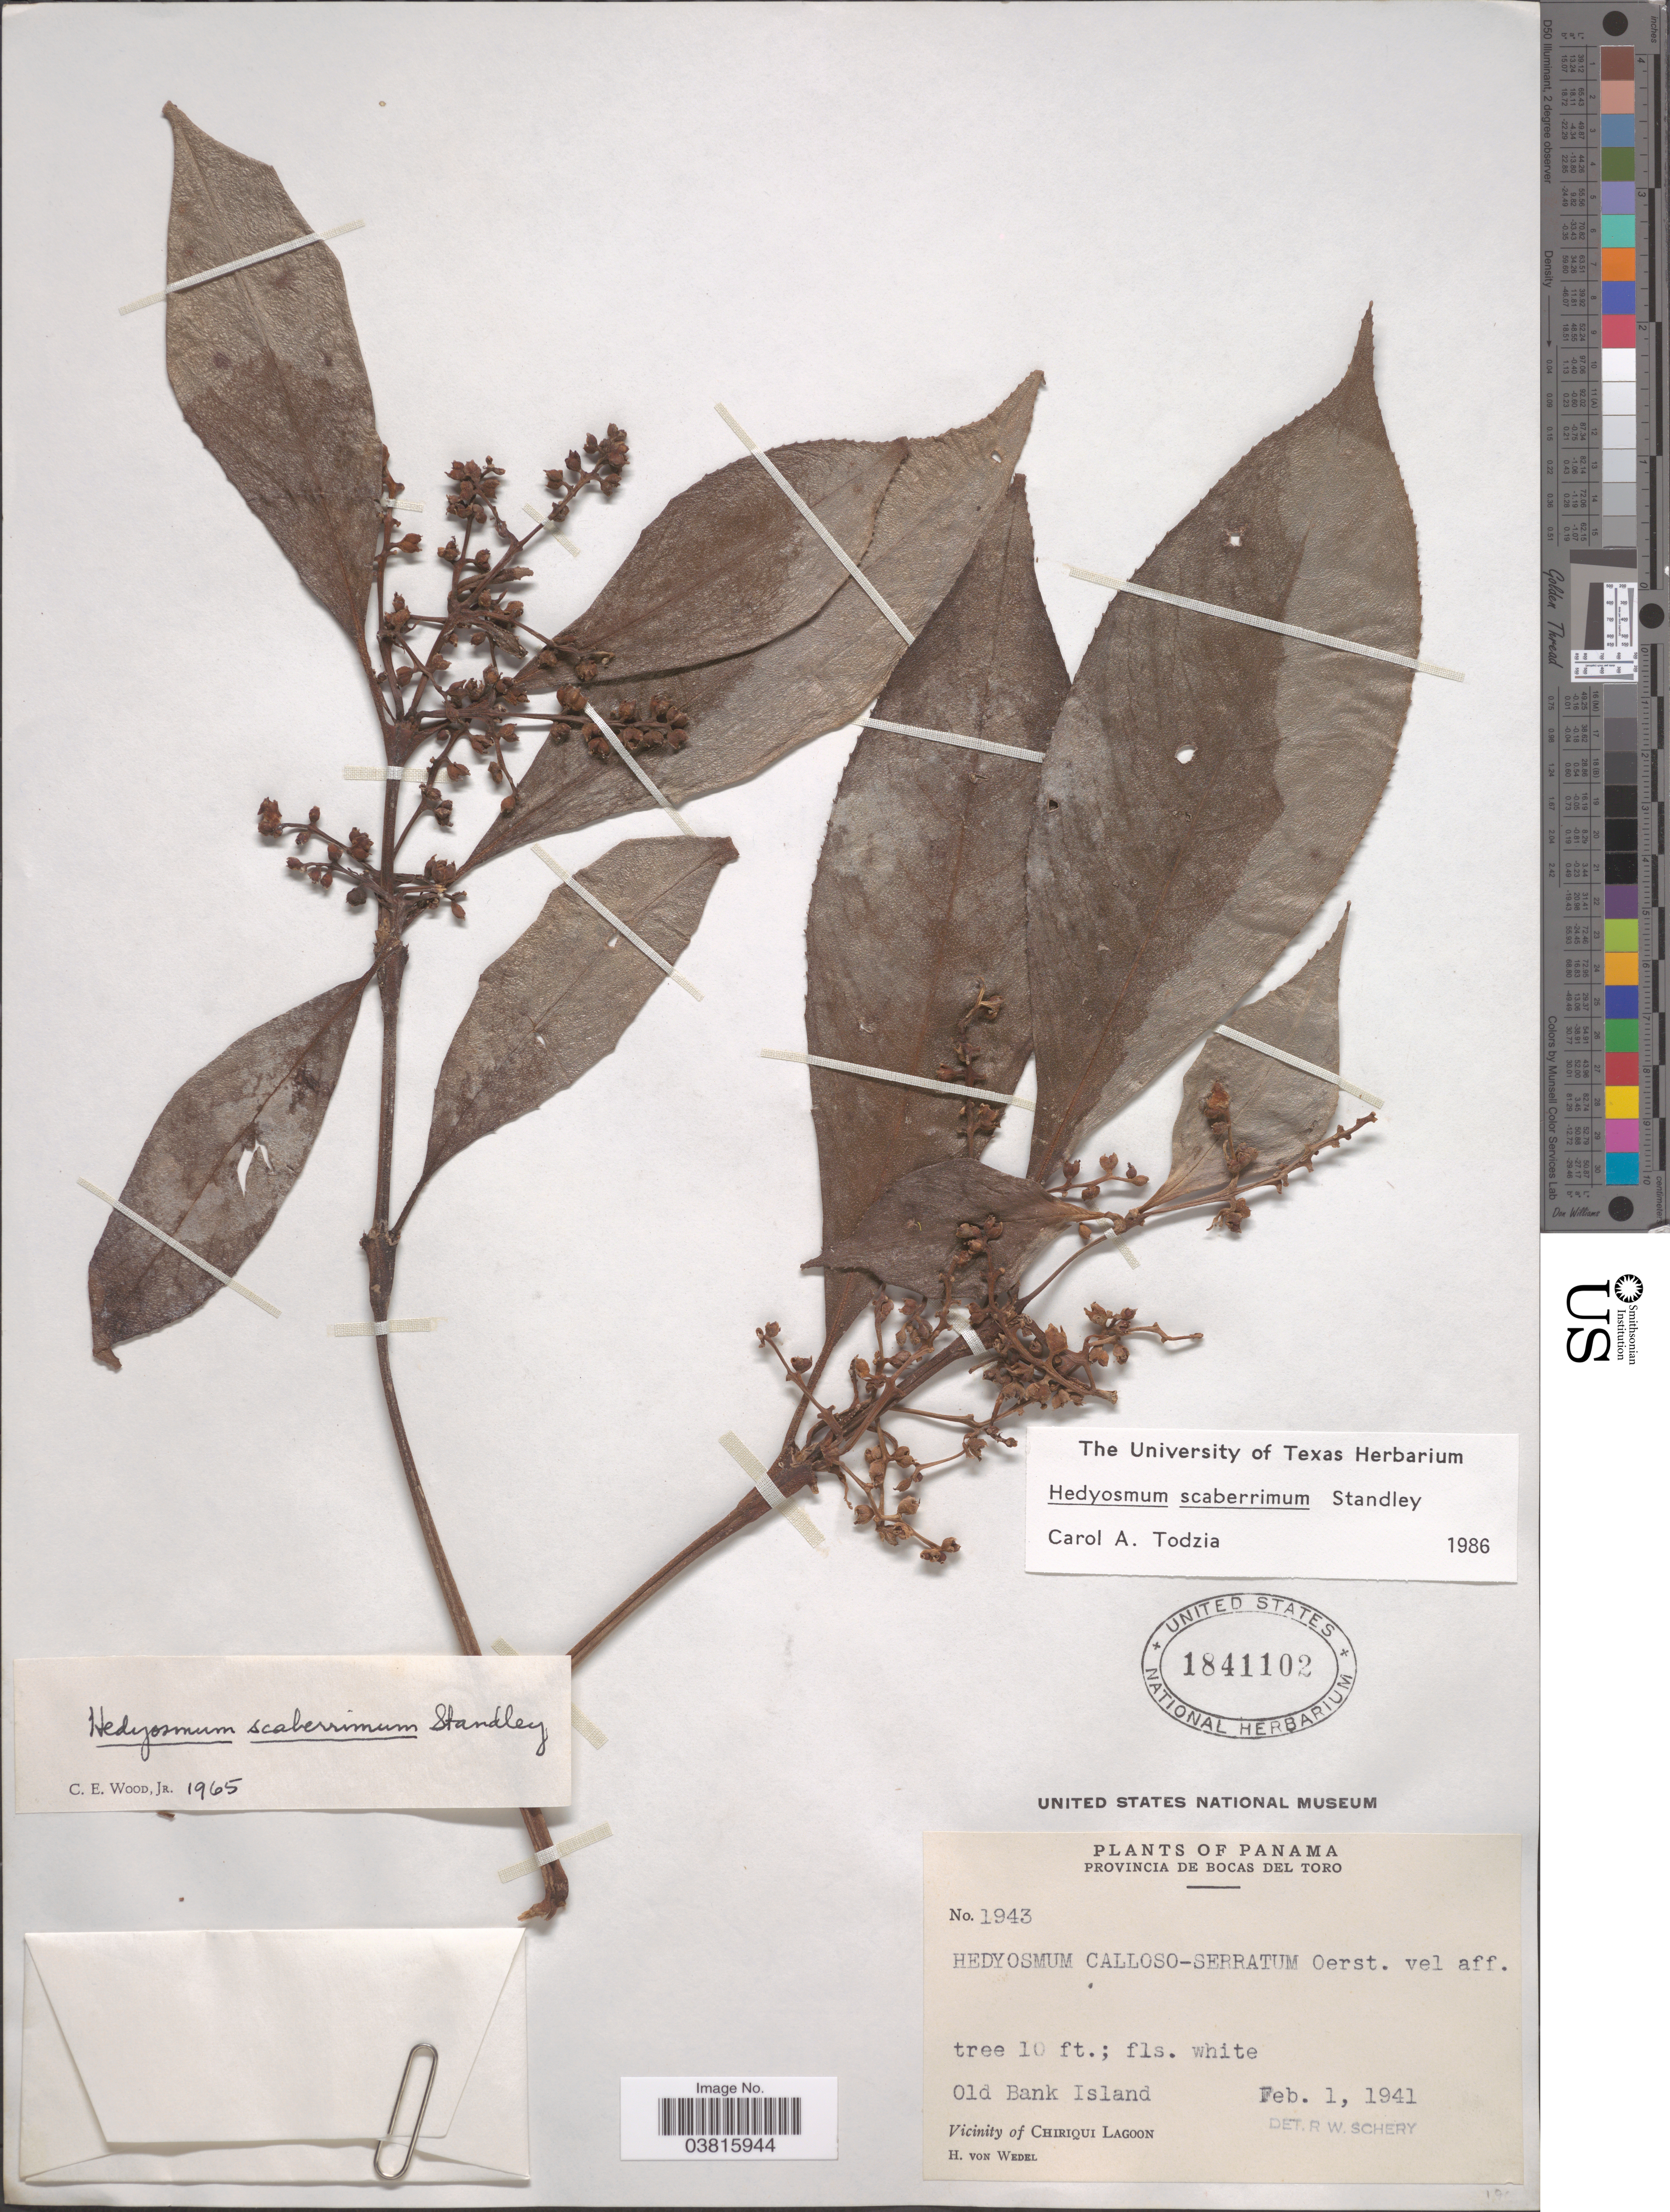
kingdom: Plantae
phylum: Tracheophyta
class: Magnoliopsida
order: Chloranthales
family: Chloranthaceae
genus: Hedyosmum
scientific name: Hedyosmum scaberrimum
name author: Standl.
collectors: H. von Wedel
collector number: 1943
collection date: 1941-02-01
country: Panama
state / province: Bocas del Toro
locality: Old Bank Island. Vicinity of Chiriqui Lagoon.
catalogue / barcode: US 1841102